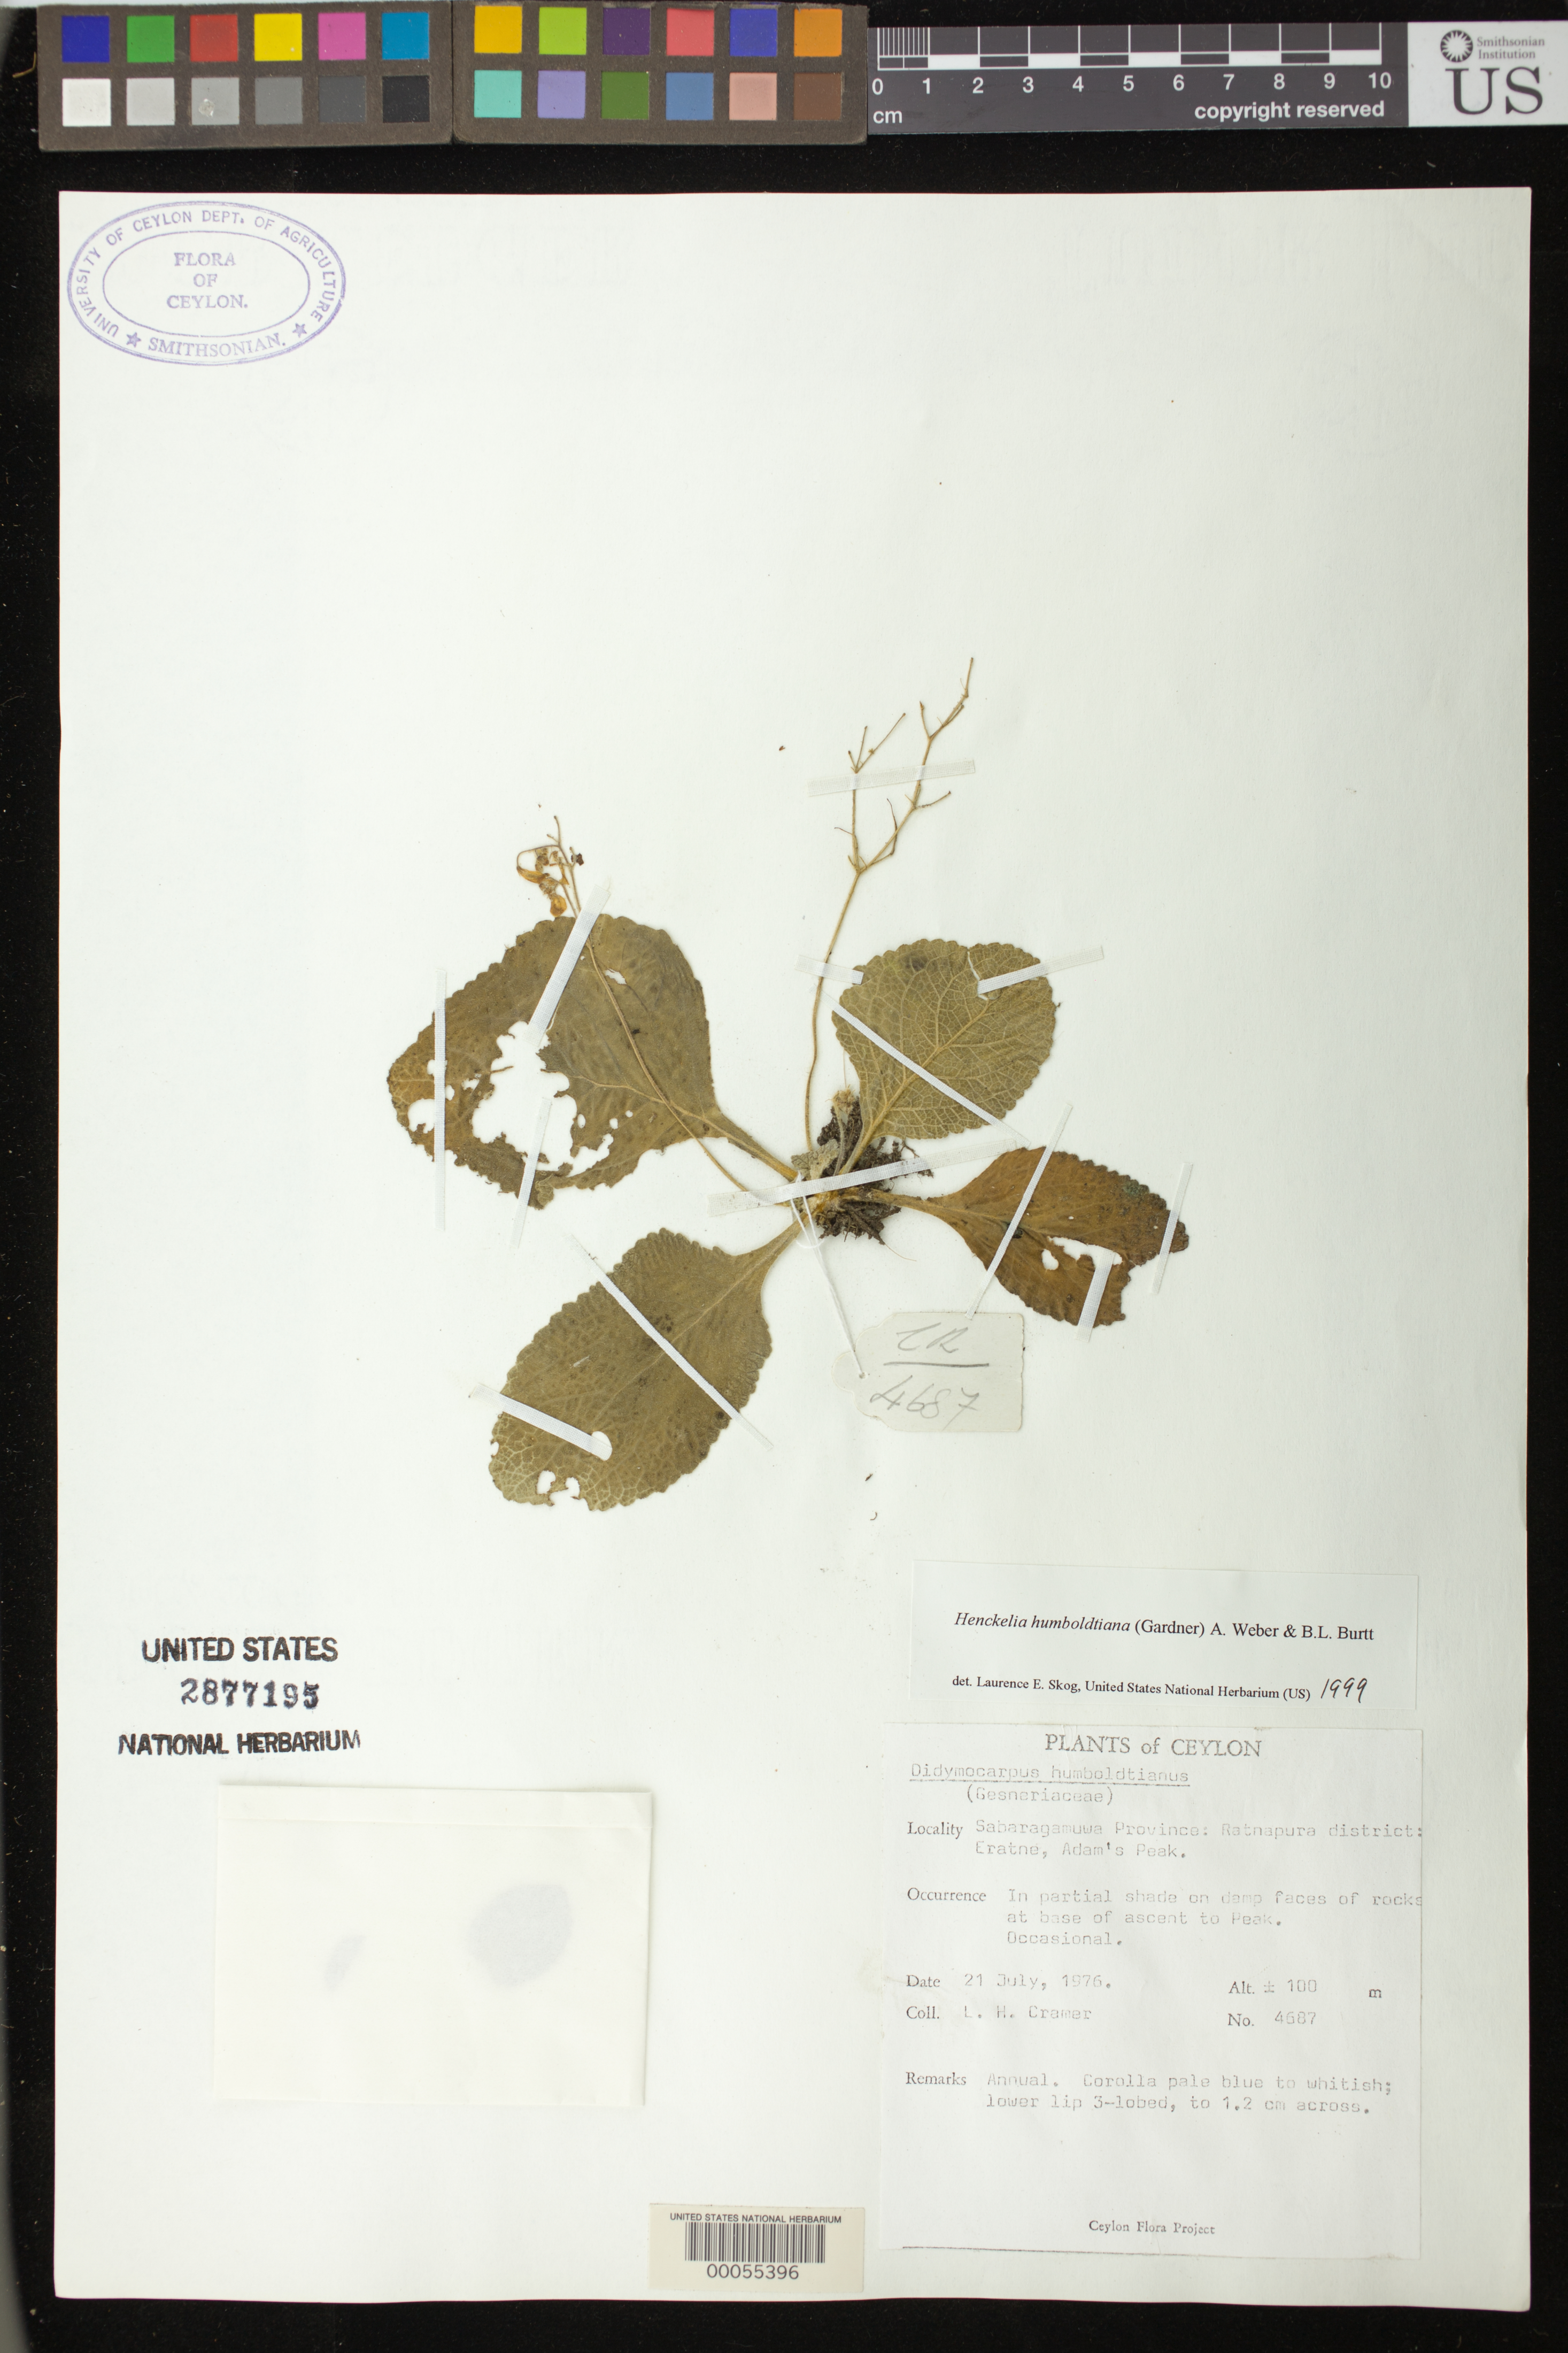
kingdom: Plantae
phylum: Tracheophyta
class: Magnoliopsida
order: Lamiales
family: Gesneriaceae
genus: Henckelia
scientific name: Henckelia humboldtiana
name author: (Gardner) A. Weber & B.L. Burtt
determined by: Skog, Laurence E.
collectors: L. H. Cramer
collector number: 4687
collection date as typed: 21 Jul 1976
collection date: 1976-07-21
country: Sri Lanka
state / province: Sabaragamuwa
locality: Ratnapura dist., Eratne, adam's peak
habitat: In partial shade on damp faces of rocks at base of ascent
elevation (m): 100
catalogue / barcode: US 2877195